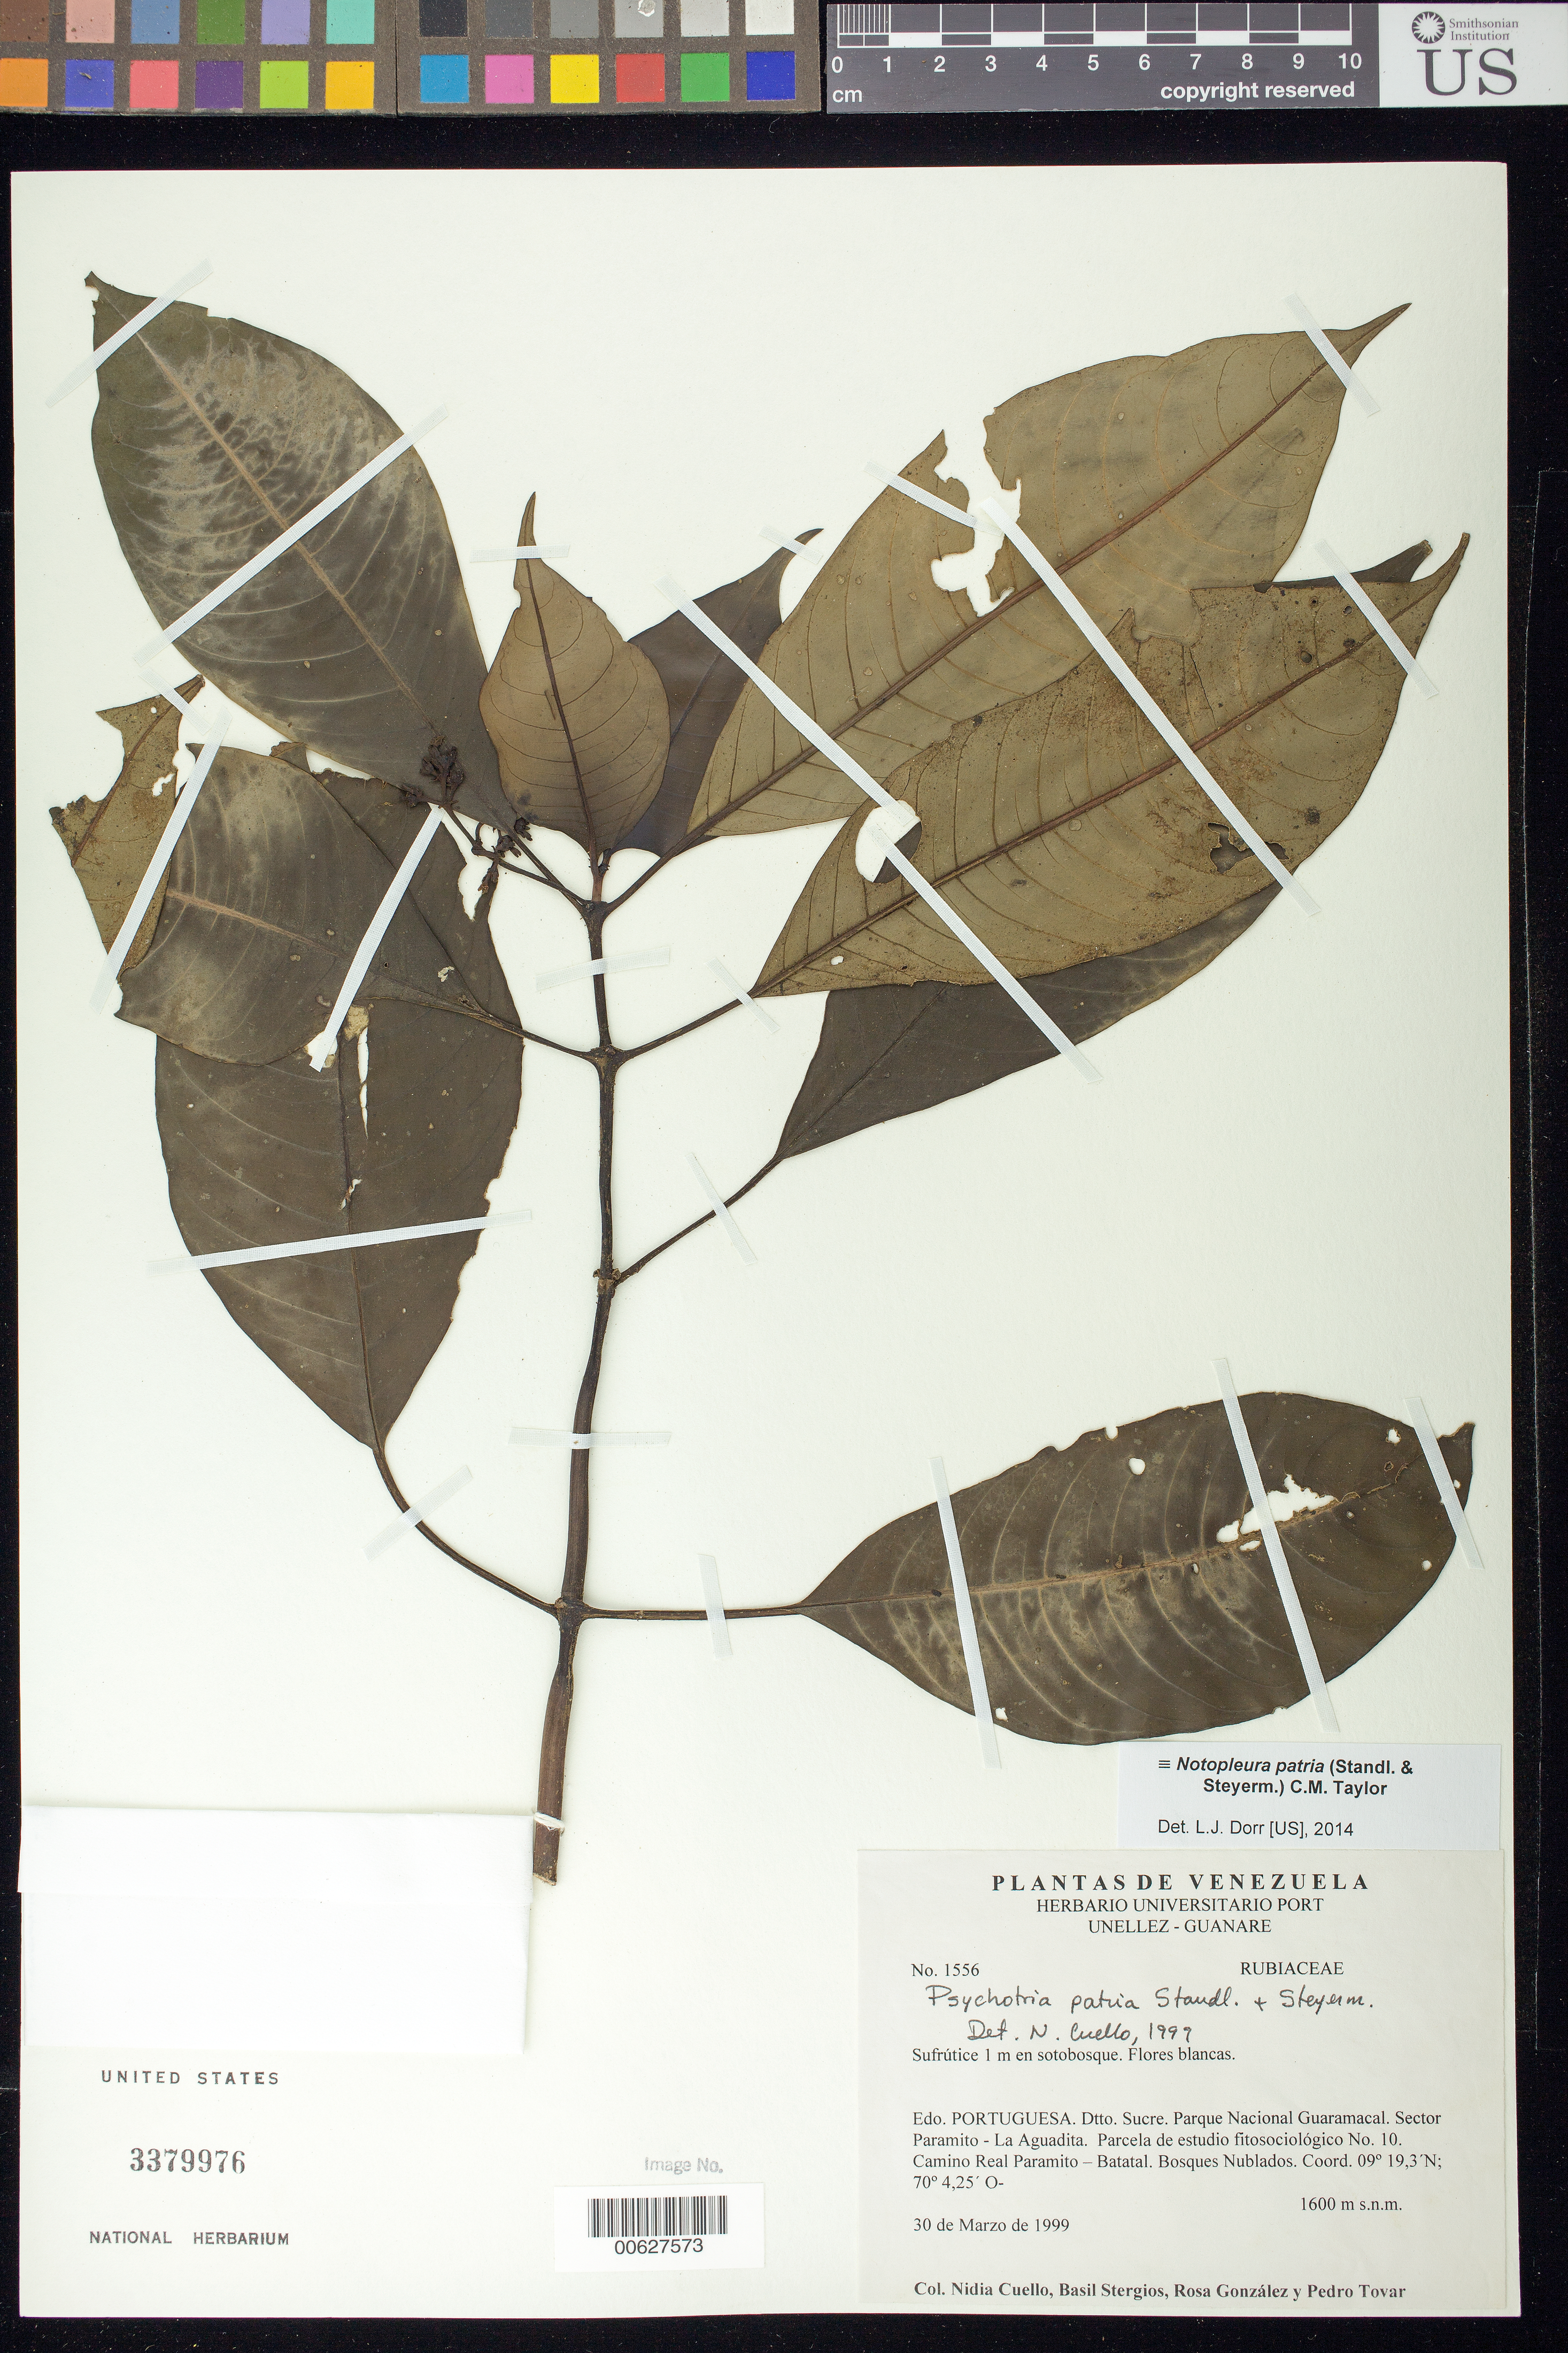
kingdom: Plantae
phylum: Tracheophyta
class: Magnoliopsida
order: Gentianales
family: Rubiaceae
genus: Notopleura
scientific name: Notopleura patria var. patria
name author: (Standl. & Steyerm.) C.M. Taylor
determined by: Dorr, L. J., (BOT), Smithsonian Institution - National Museum of Natural History (UNITED STATES)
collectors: N. L. Cuello, B. G. Stergios, R. González & P. Tovar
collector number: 1556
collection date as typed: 30 Mar 1999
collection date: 1999-03-30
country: Venezuela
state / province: Portuguesa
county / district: Sucre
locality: Parque Nacional Guaramacal. Sector Paramito - La Aguadita. Camino Real Paramito - Batatal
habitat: Bosques nublados. En sotobosque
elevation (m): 1600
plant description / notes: PORT, US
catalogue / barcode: US 3379976